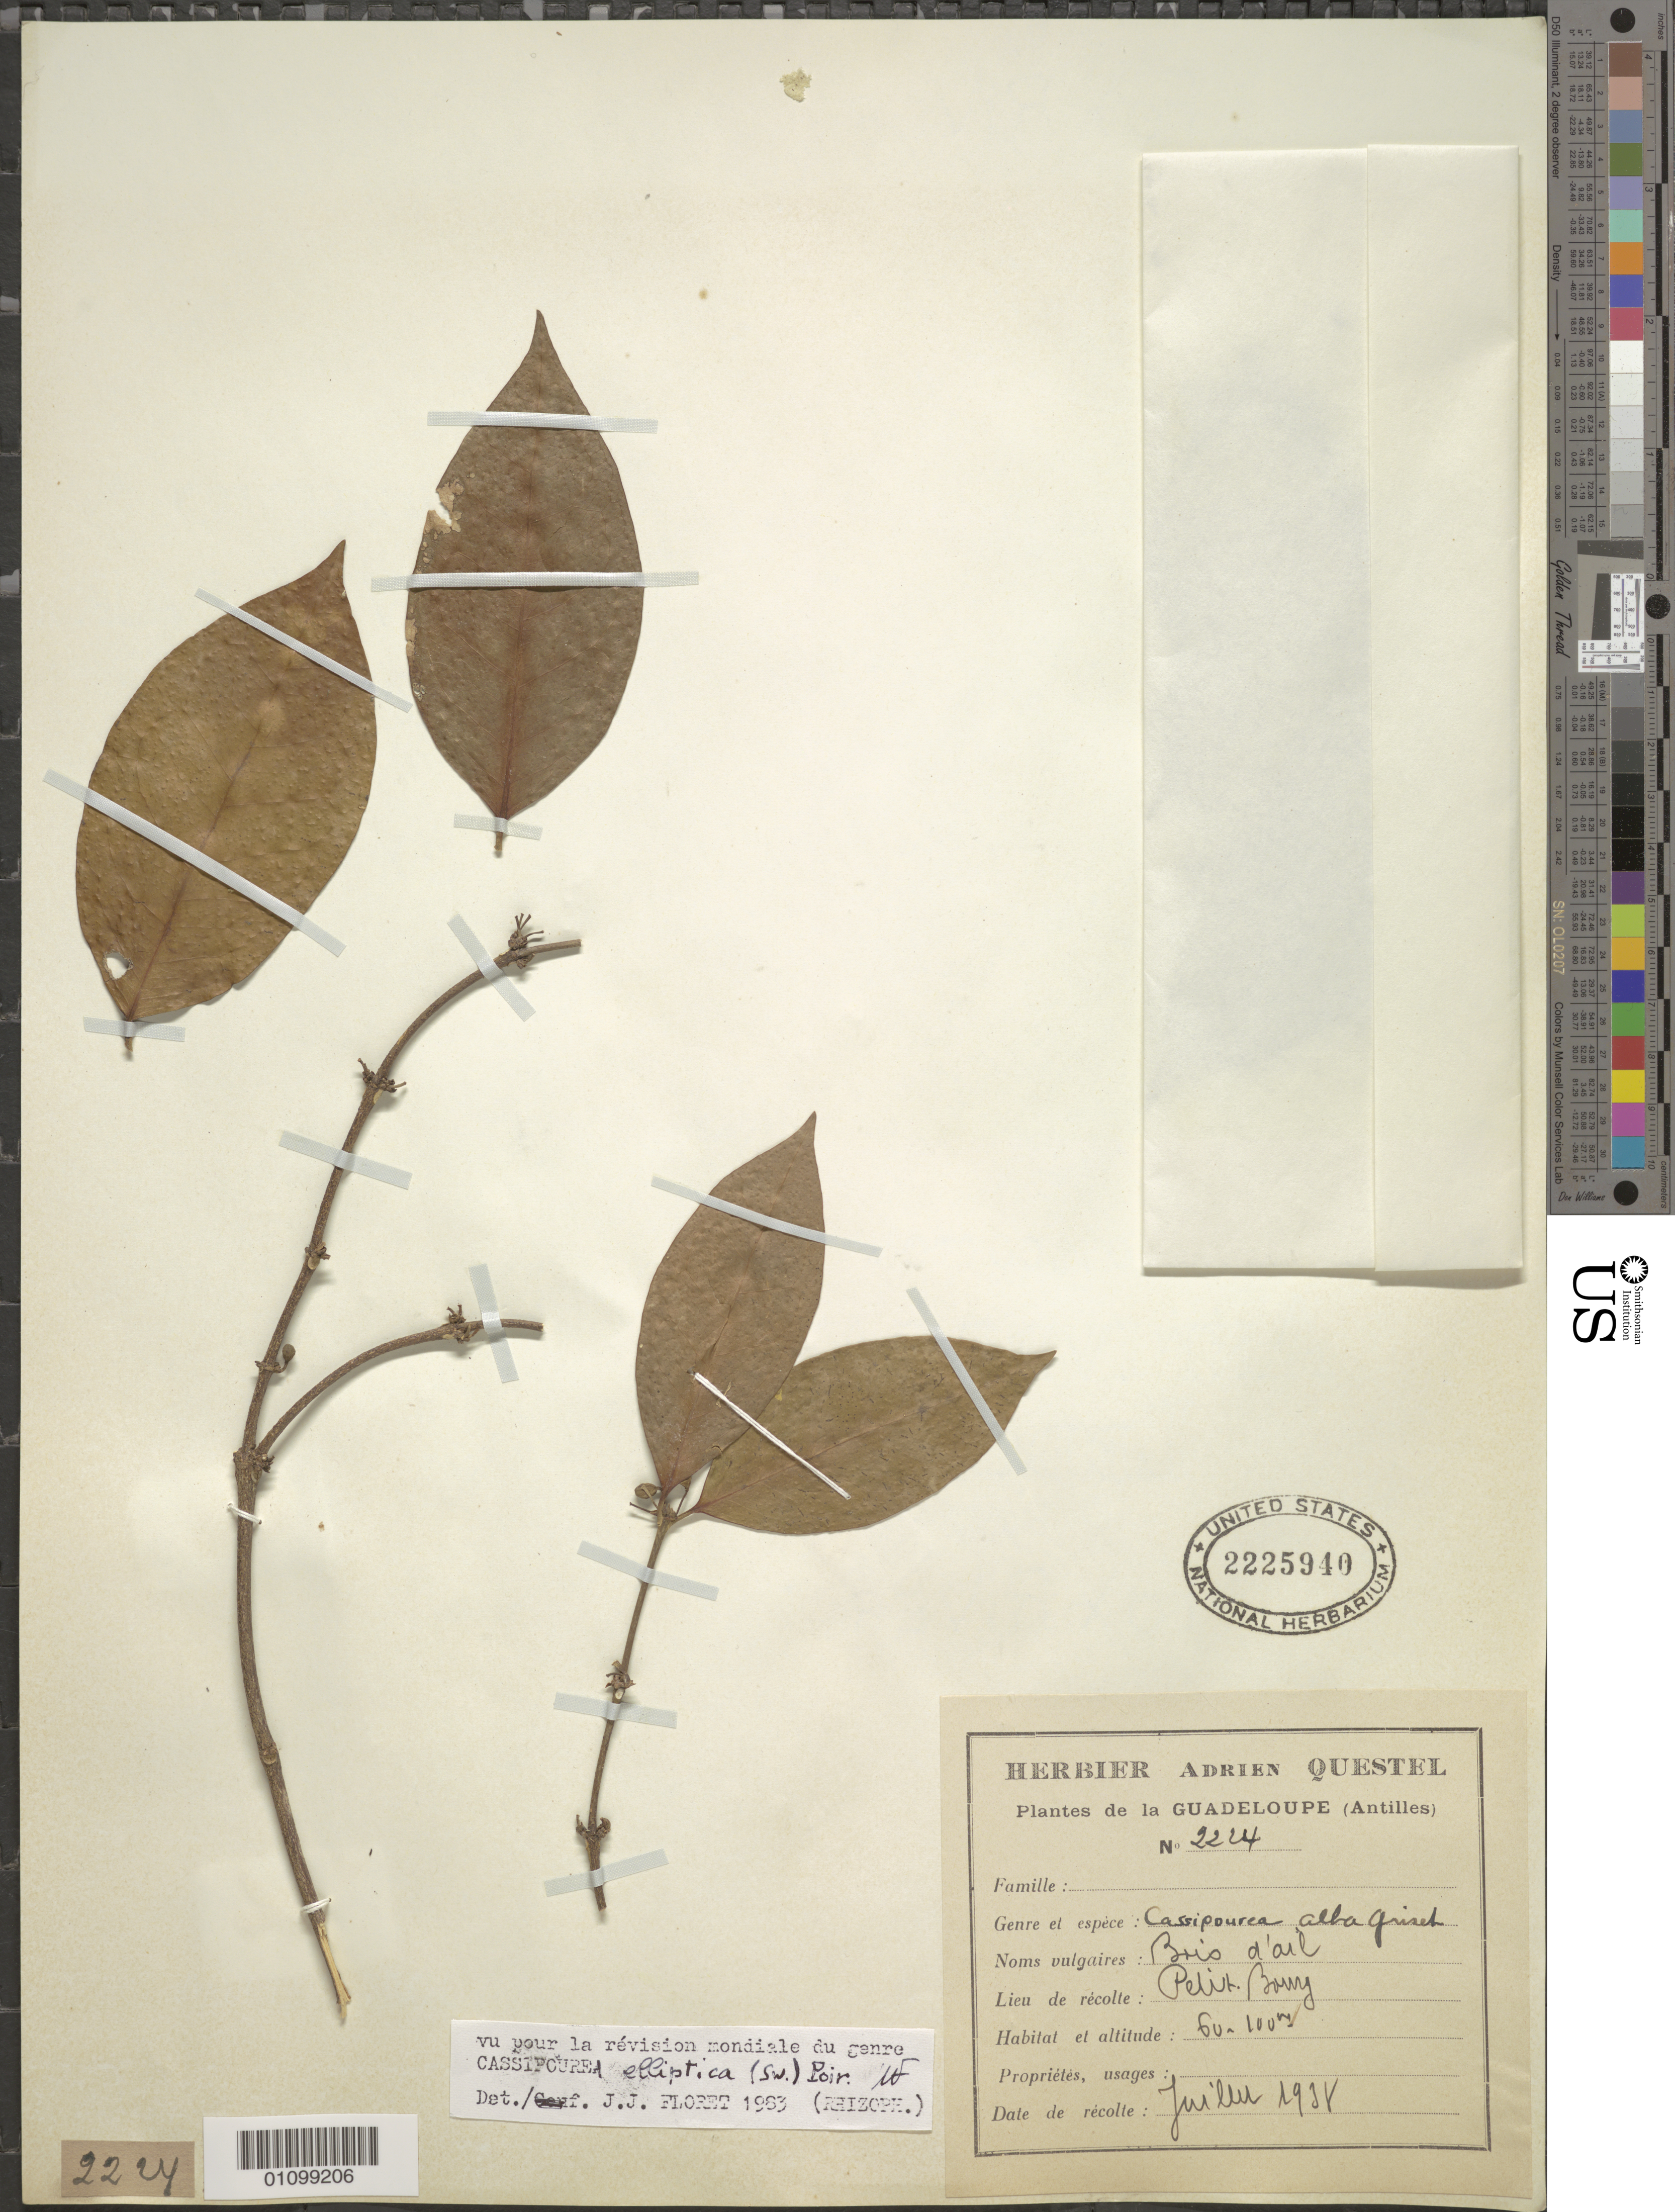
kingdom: Plantae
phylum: Tracheophyta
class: Magnoliopsida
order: Malpighiales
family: Rhizophoraceae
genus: Cassipourea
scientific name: Cassipourea elliptica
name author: (Sw.) Poir.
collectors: A. Questel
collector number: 2224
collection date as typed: Jul 1938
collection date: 1938-07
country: Guadeloupe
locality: Petit Bourg.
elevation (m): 60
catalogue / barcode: US 2225940